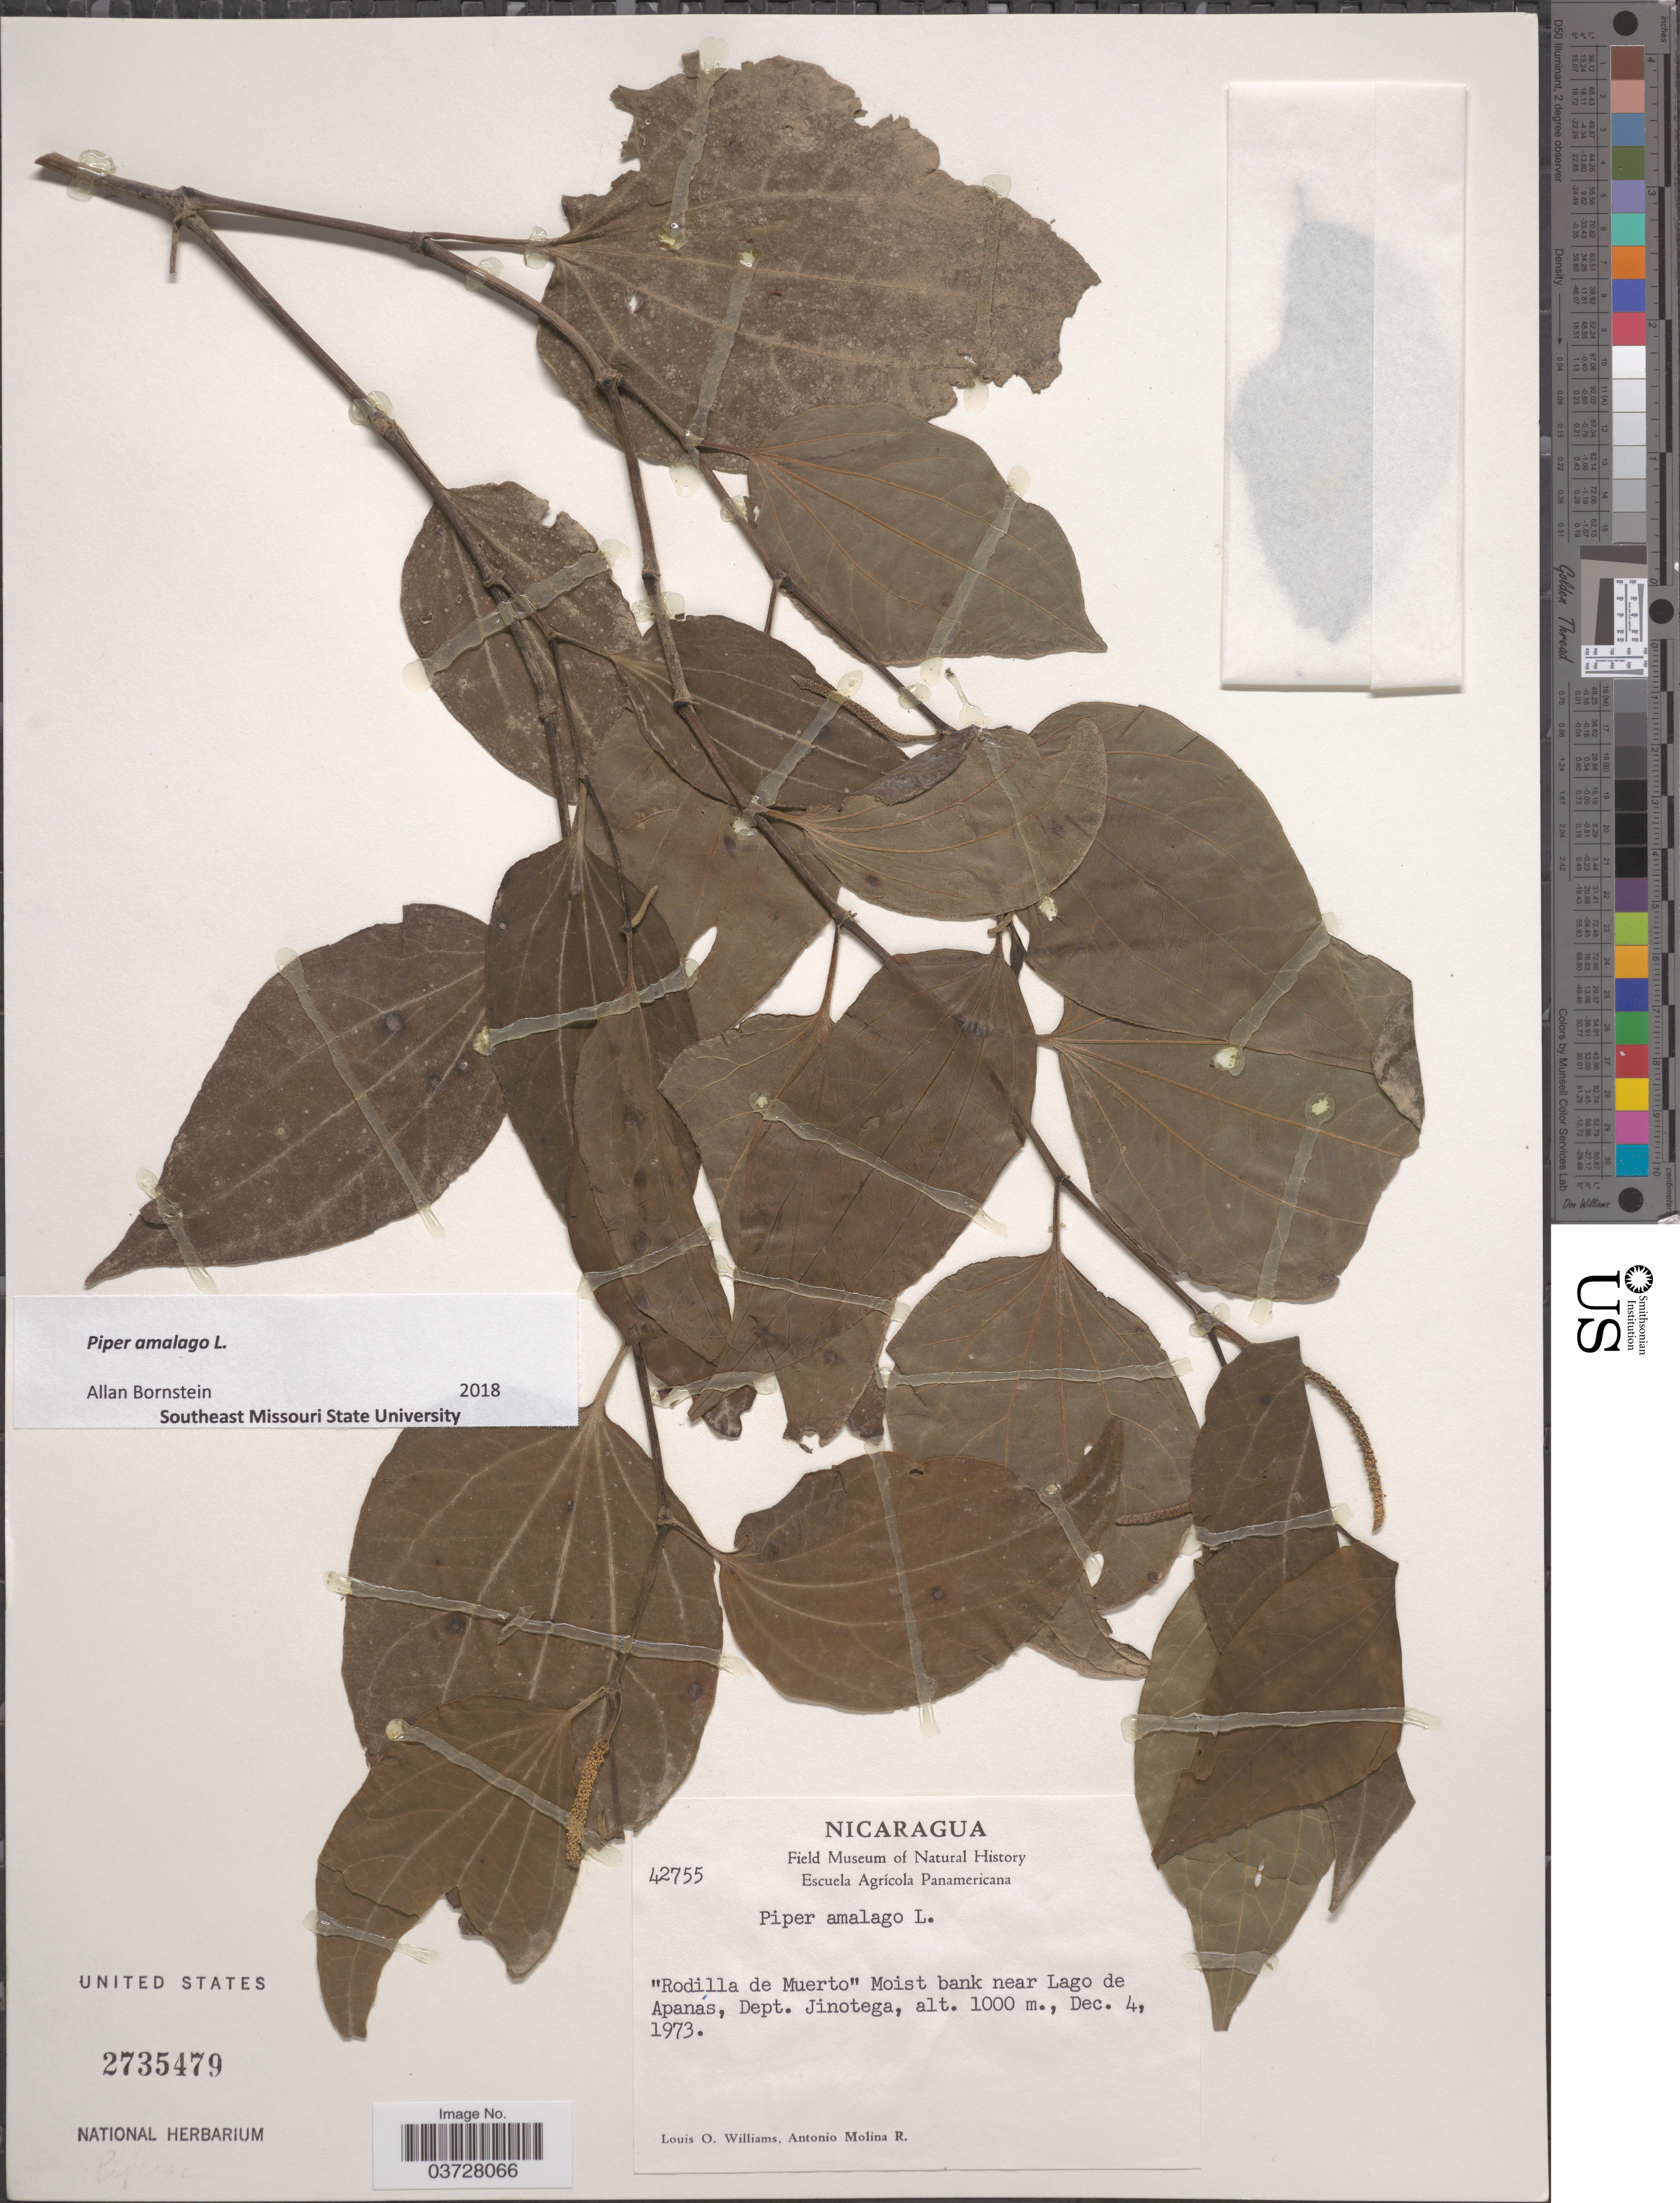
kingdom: Plantae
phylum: Tracheophyta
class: Magnoliopsida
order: Piperales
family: Piperaceae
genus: Piper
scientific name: Piper amalago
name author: L.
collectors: L. O. Williams & A. Molina R.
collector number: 42755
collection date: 1973-12-04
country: Nicaragua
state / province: Jinotega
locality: Rodilla de Muerto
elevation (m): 1000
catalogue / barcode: US 2735479